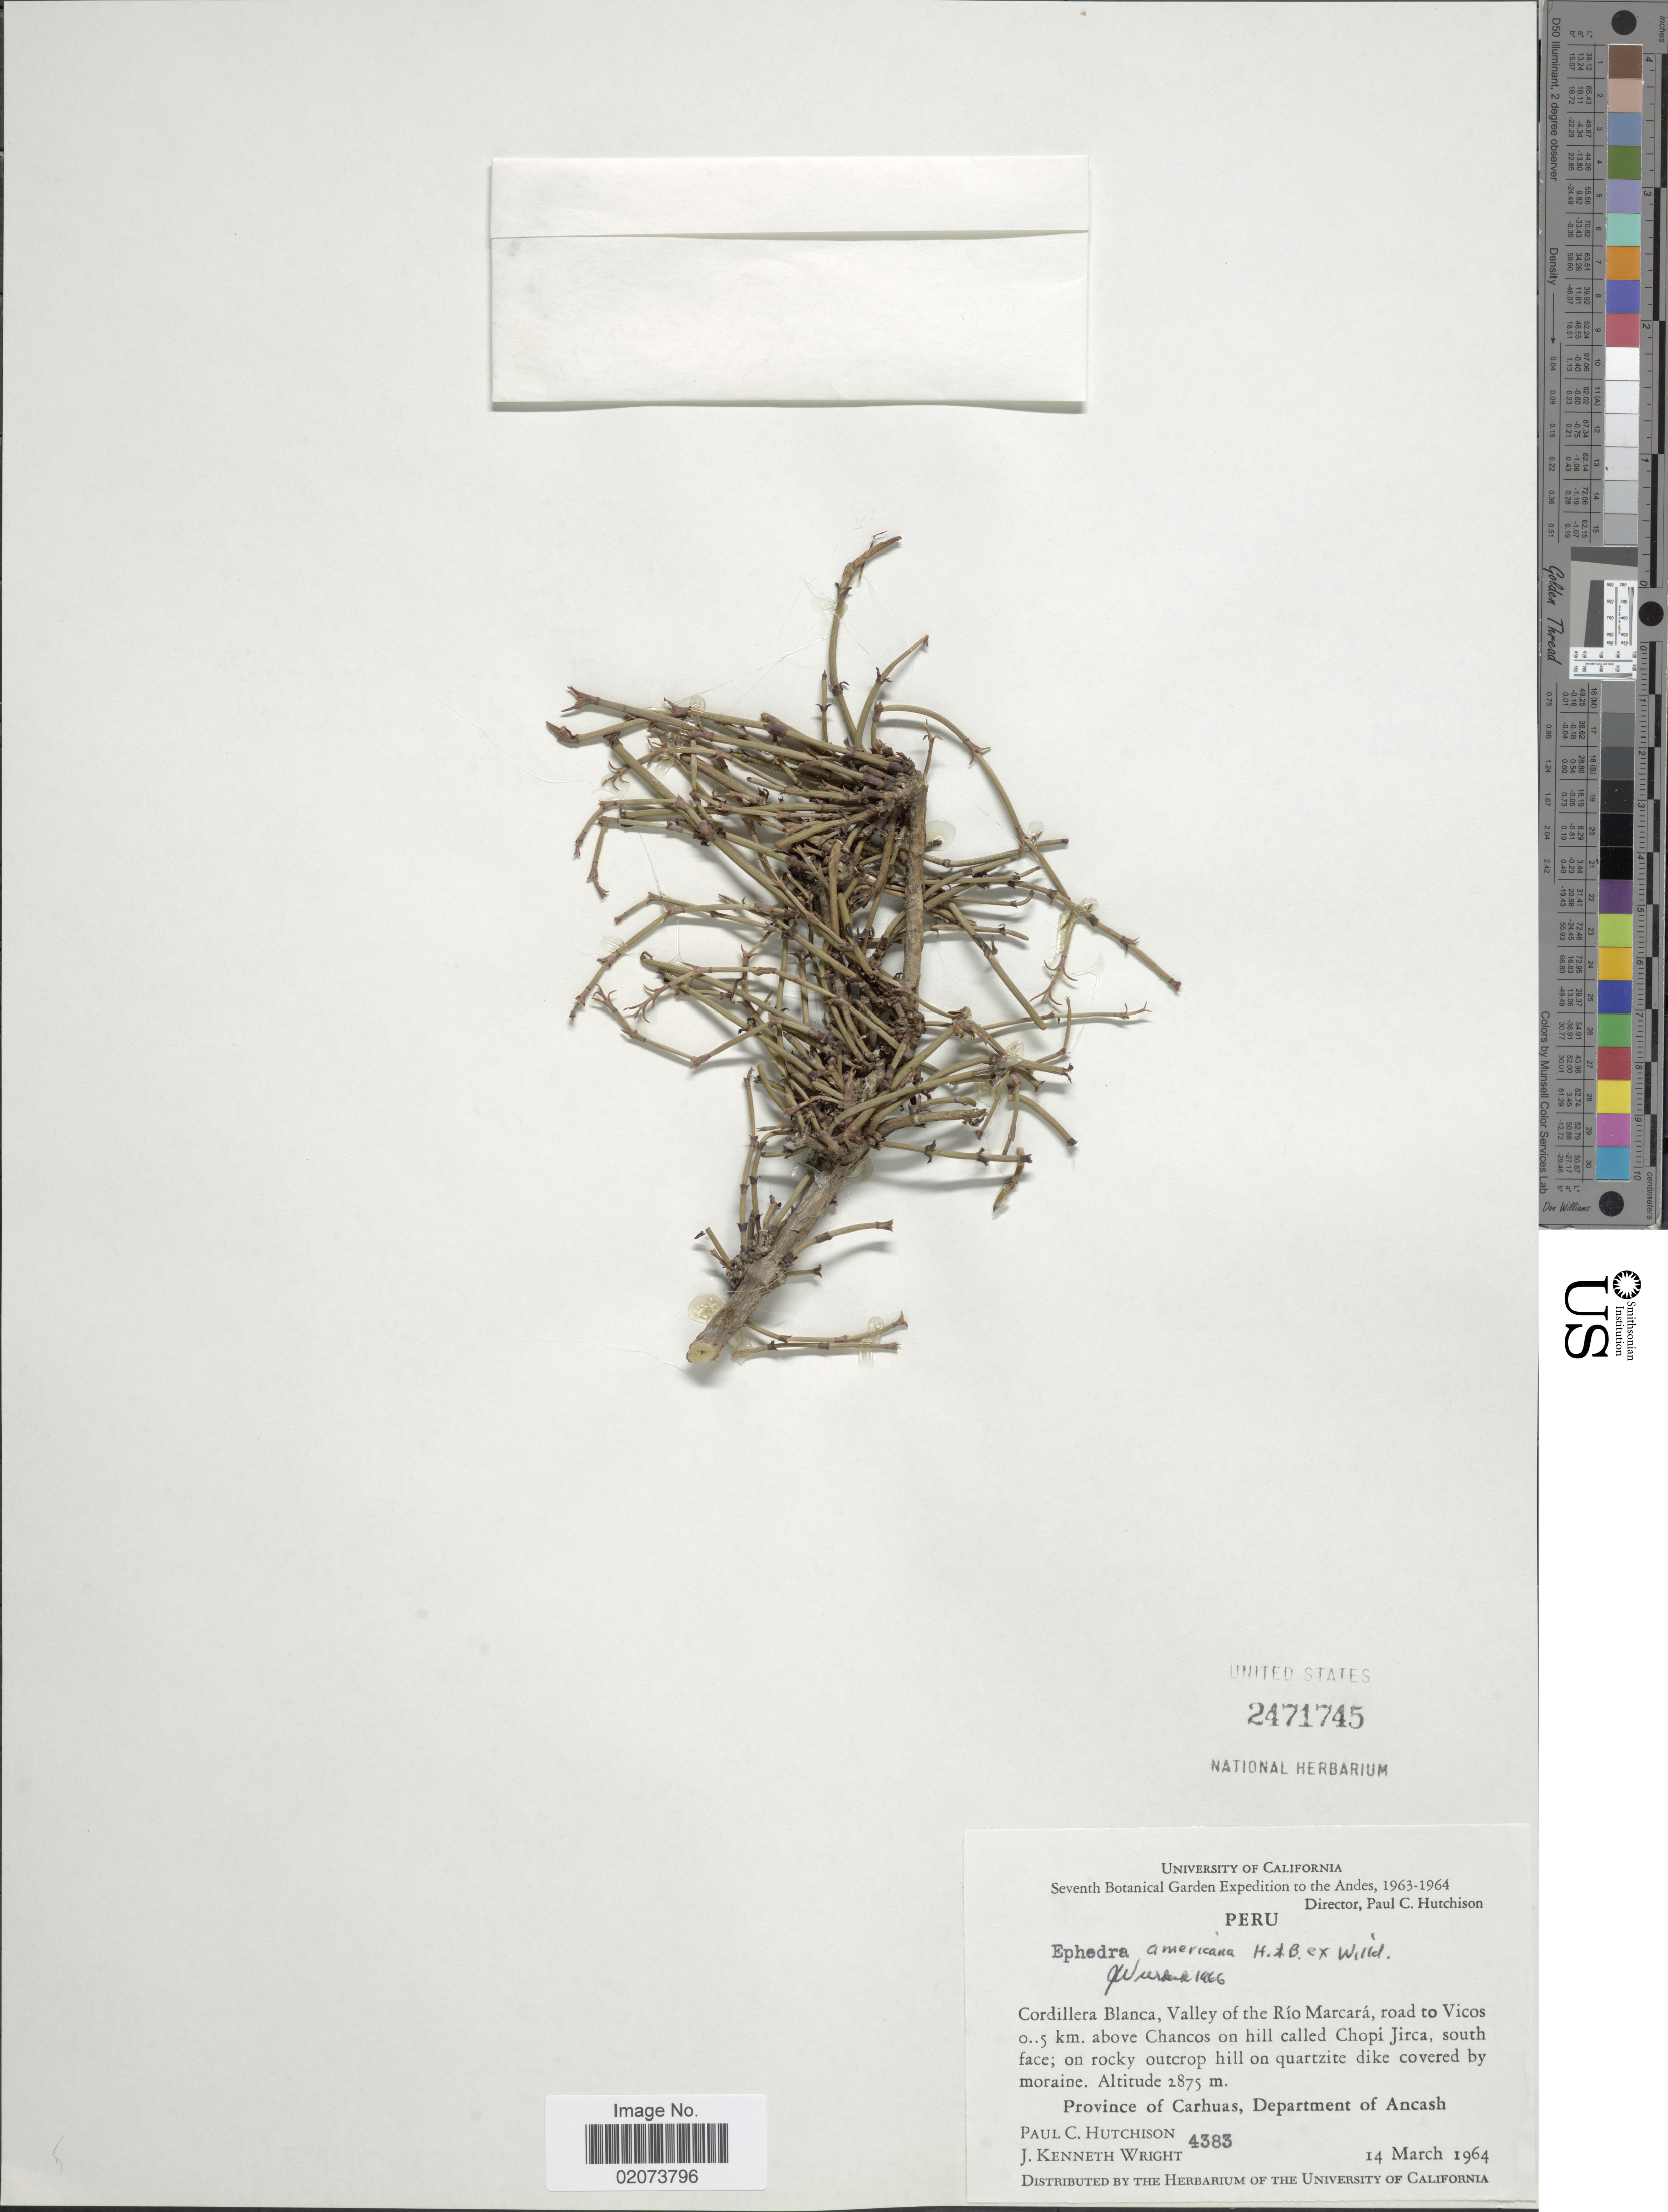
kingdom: Plantae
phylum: Tracheophyta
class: Gnetopsida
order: Ephedrales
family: Ephedraceae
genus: Ephedra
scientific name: Ephedra americana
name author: Humb. & Bonpl. ex Willd.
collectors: P. C. Hutchison & J. K. Wright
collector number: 4383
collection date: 1964-03-14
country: Peru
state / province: Ancash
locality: Cordillera Blanca, Valley of the Rio Marcara, road to Vicos, 0.5 km above Chancos on hill called Chopi JIrca, south face, Province of Carhuas, Department of Ancash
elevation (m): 2875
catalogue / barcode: US 2471745